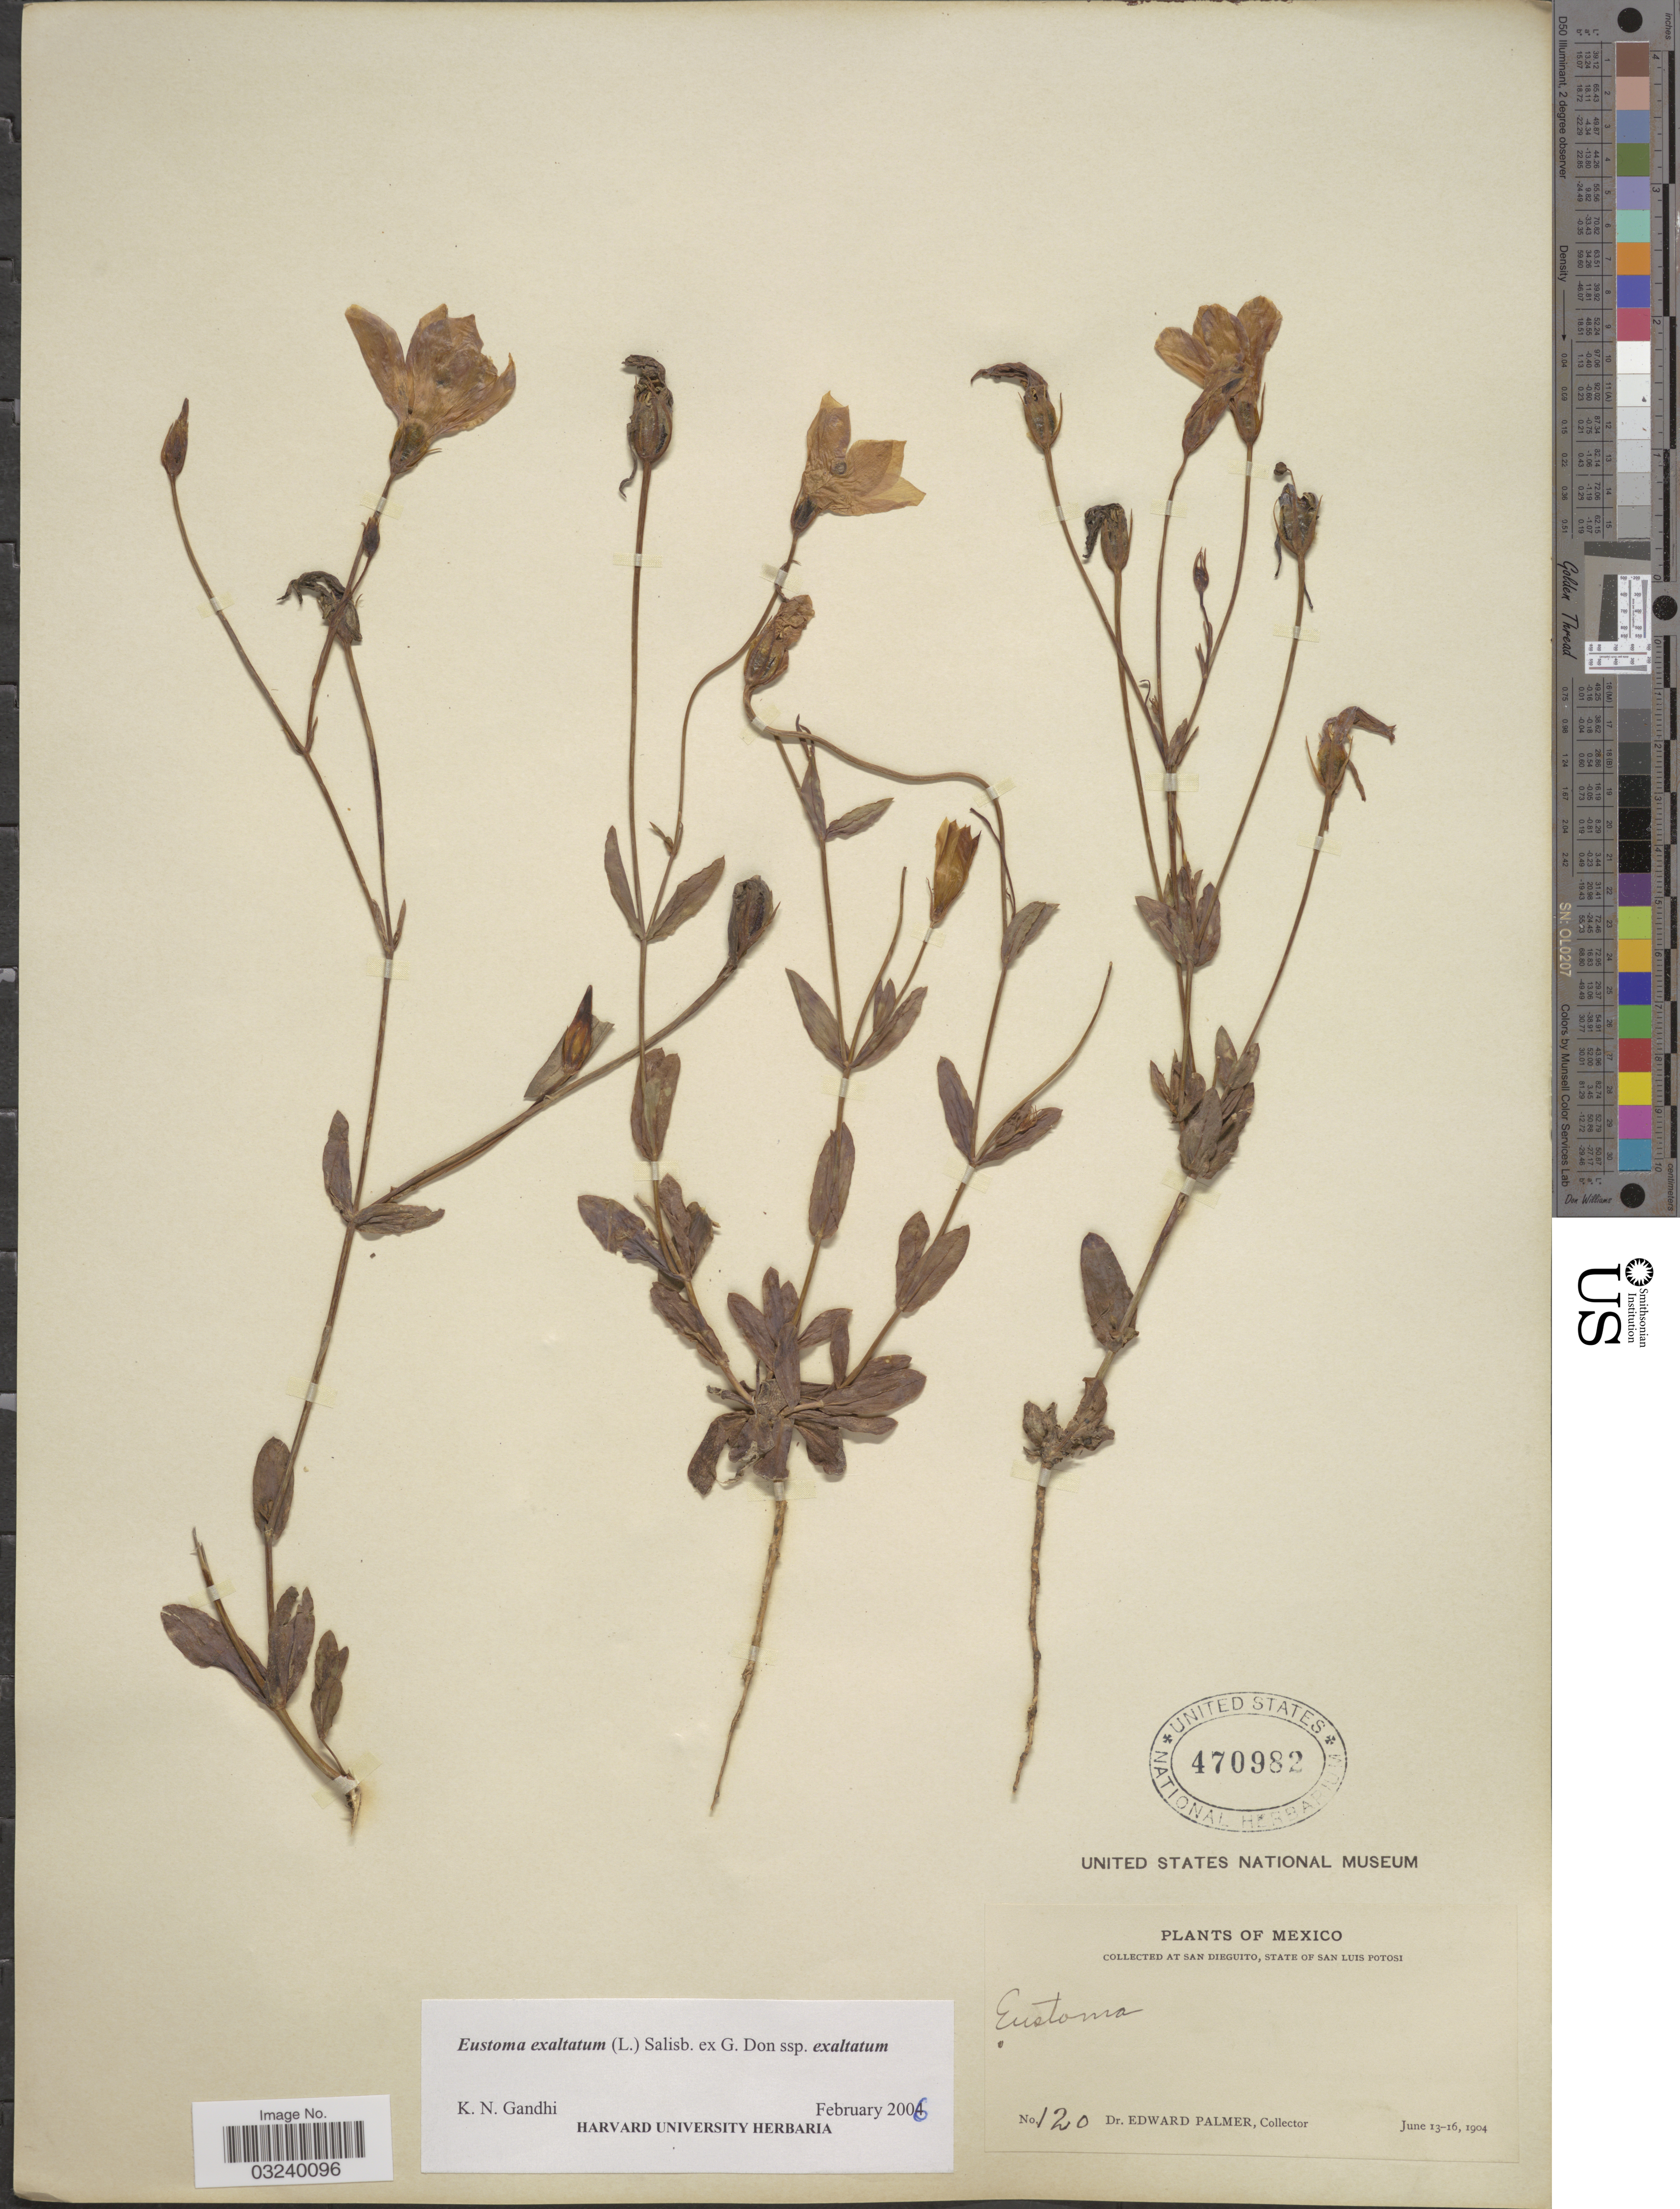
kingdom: Plantae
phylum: Tracheophyta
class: Magnoliopsida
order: Gentianales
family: Gentianaceae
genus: Eustoma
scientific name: Eustoma exaltatum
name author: (L.) Salisb. ex Don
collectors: E. Palmer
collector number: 120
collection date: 1904-06-13/1904-06-16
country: Mexico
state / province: San Luis Potosí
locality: At San Dieguito.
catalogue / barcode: US 470982